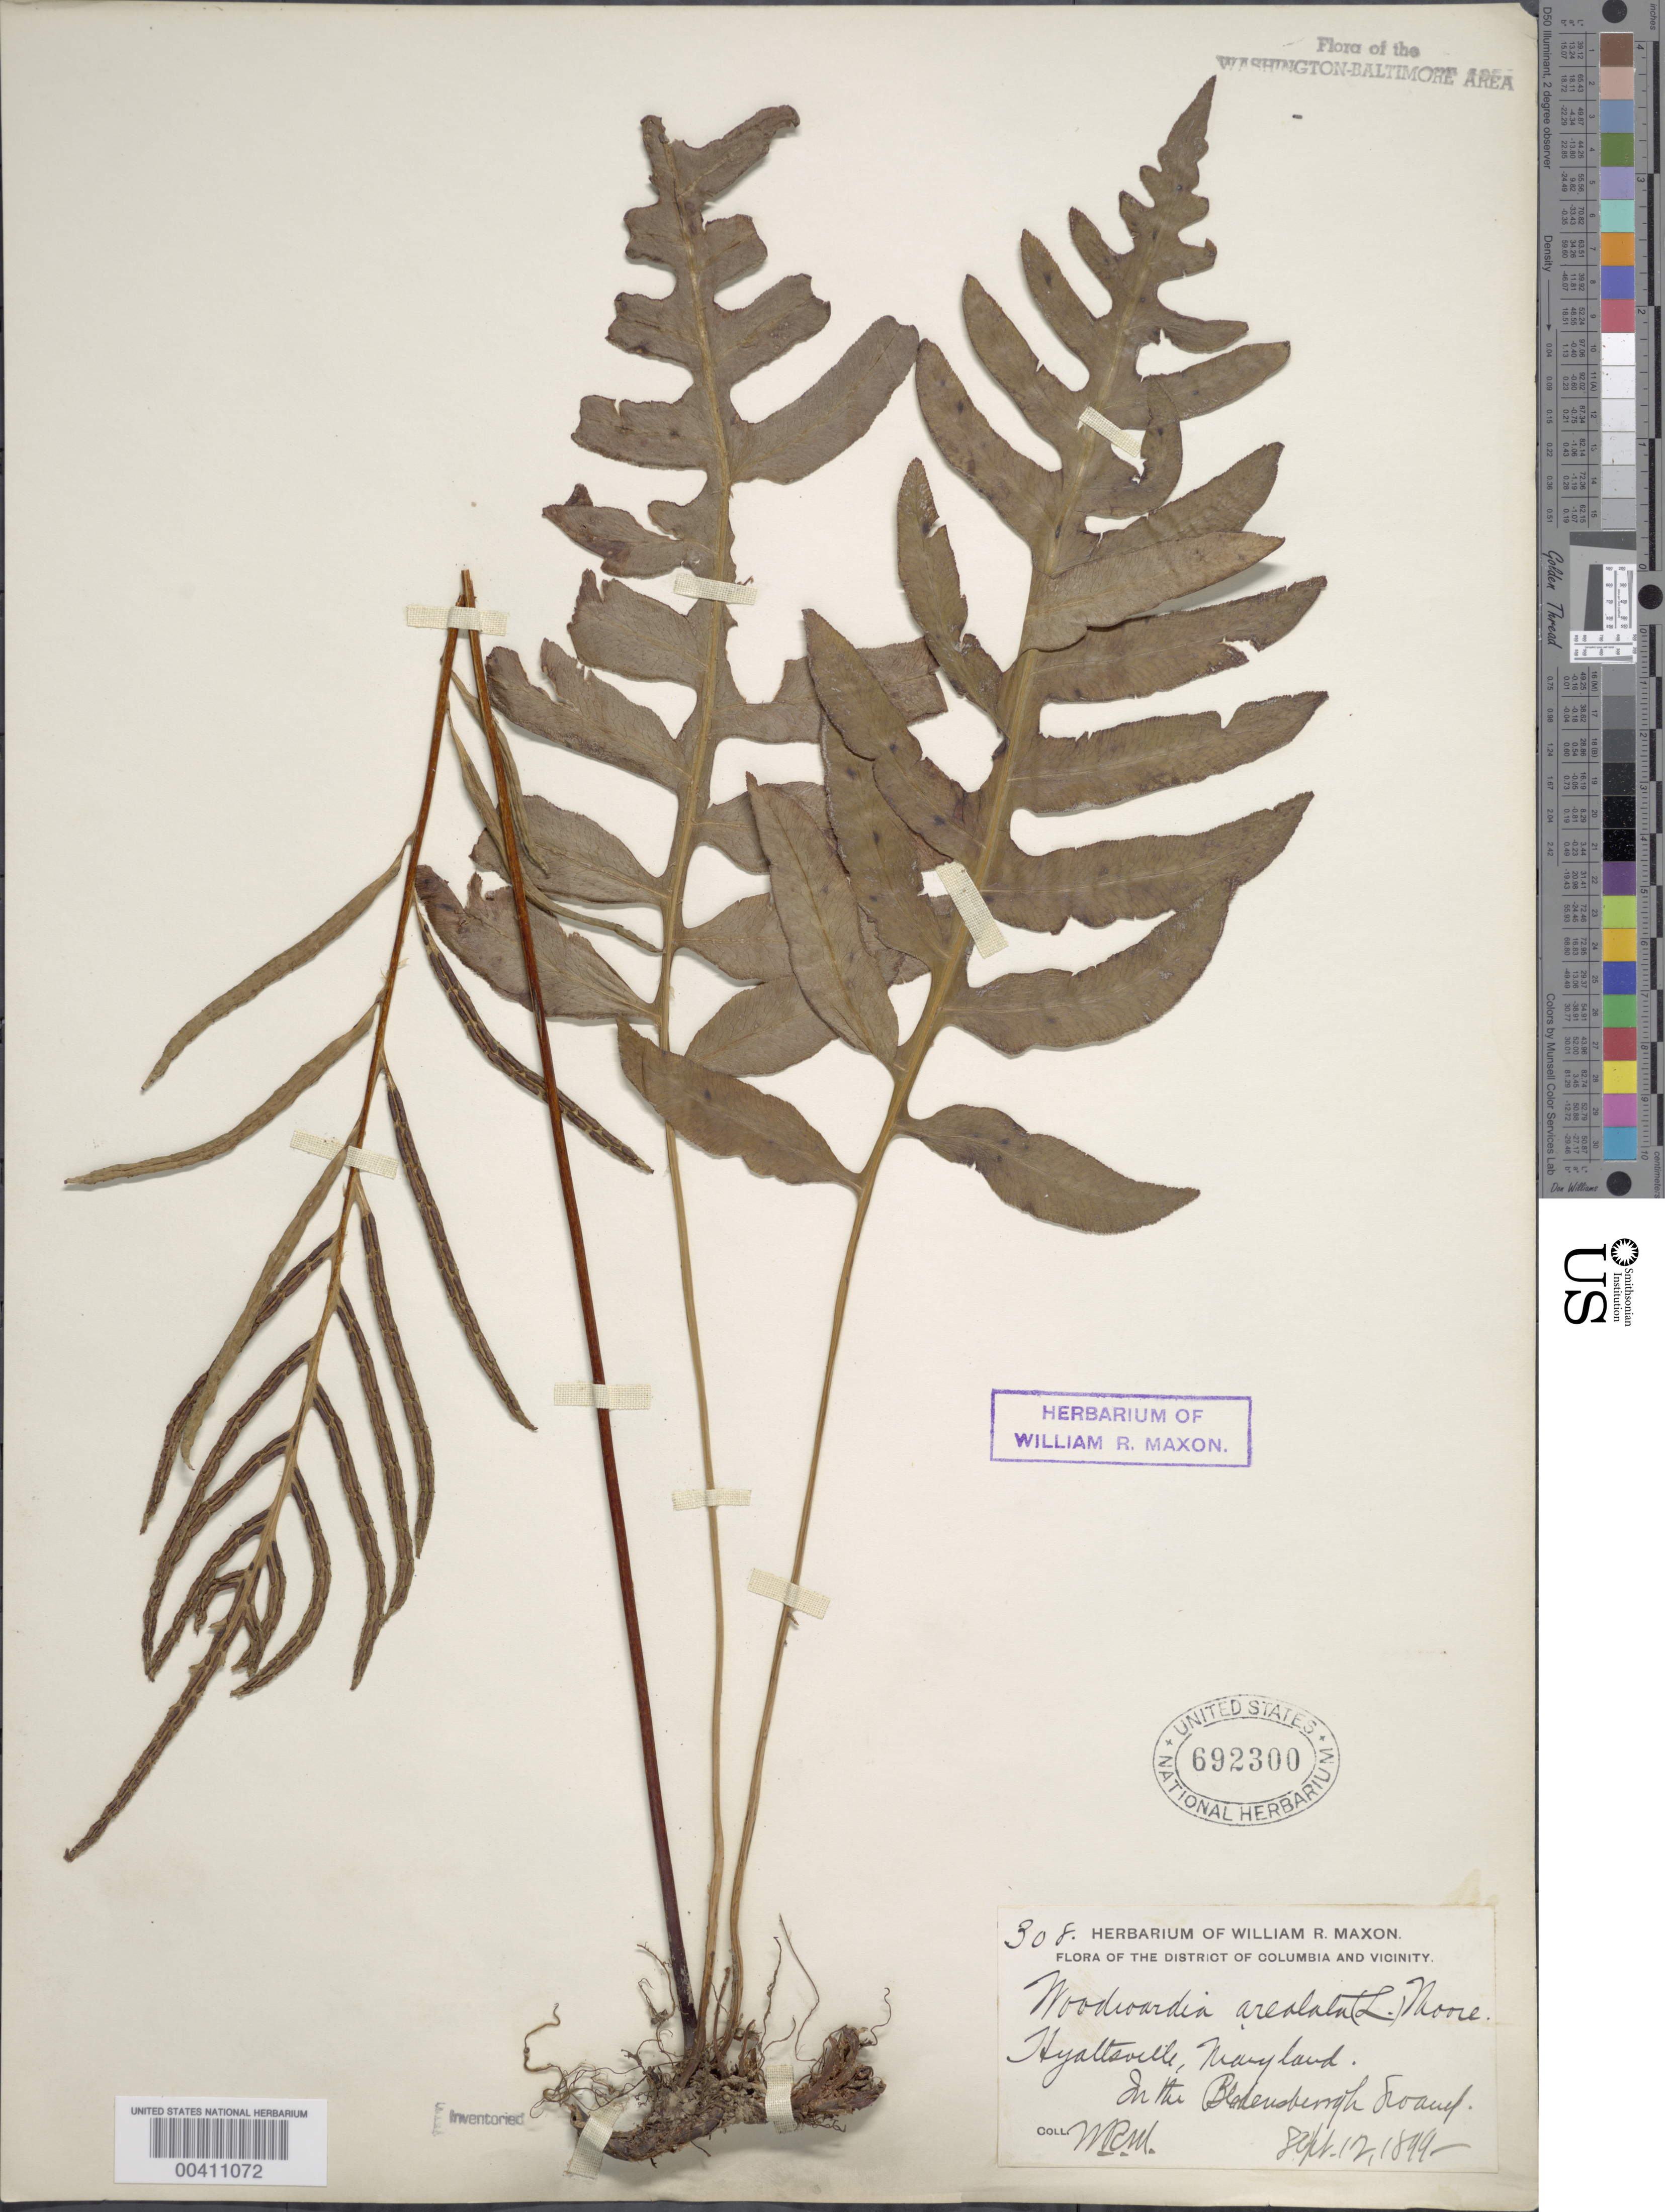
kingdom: Plantae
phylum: Tracheophyta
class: Polypodiopsida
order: Polypodiales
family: Blechnaceae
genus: Woodwardia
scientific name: Woodwardia areolata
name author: (L.) T. Moore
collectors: W. R. Maxon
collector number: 308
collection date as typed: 12 Sep 1899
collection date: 1899-09-12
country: United States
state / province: Maryland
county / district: Prince George's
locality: Hyattsville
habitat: Swamp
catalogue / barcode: US 692300